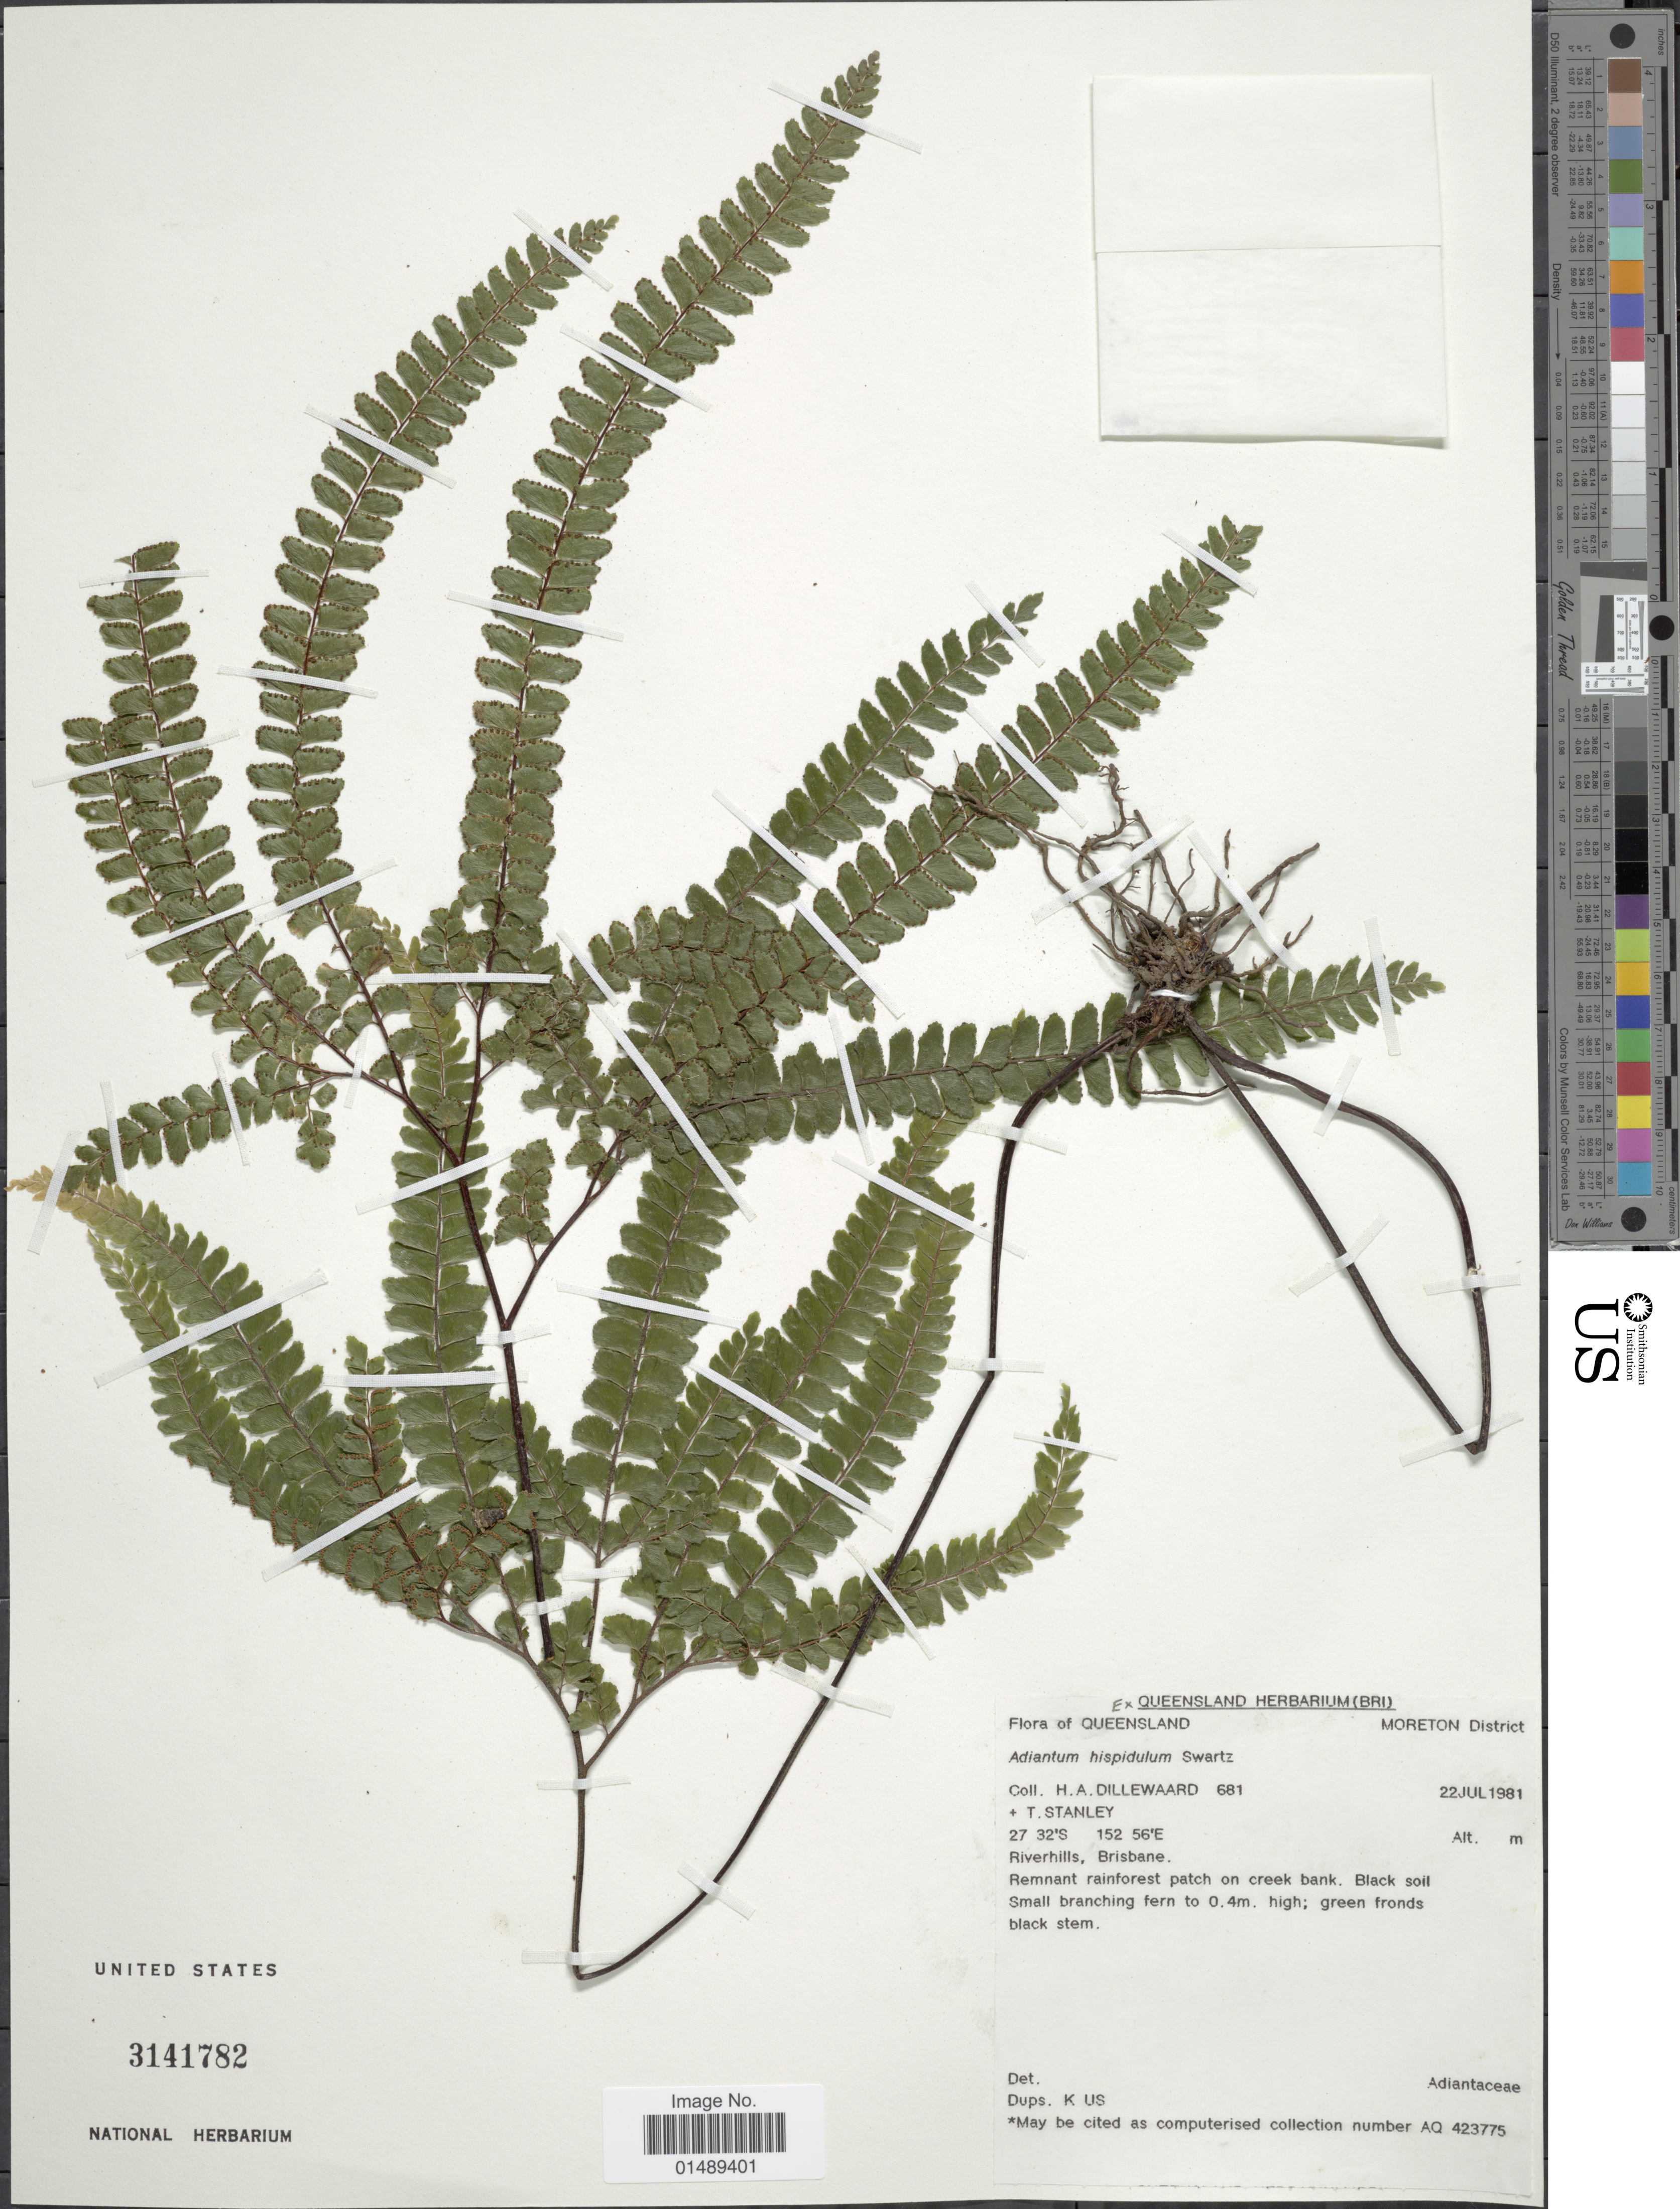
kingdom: Plantae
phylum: Tracheophyta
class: Polypodiopsida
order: Polypodiales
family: Pteridaceae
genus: Adiantum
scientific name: Adiantum hispidulum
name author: Sw.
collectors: H. Dillewaard & T. Stanley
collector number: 681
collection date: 1981-07-22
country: Australia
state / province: Queensland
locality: Moreton District, Riverhills, Brisbane, Remnant rainforest patch on creek bank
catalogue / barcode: US 3141782